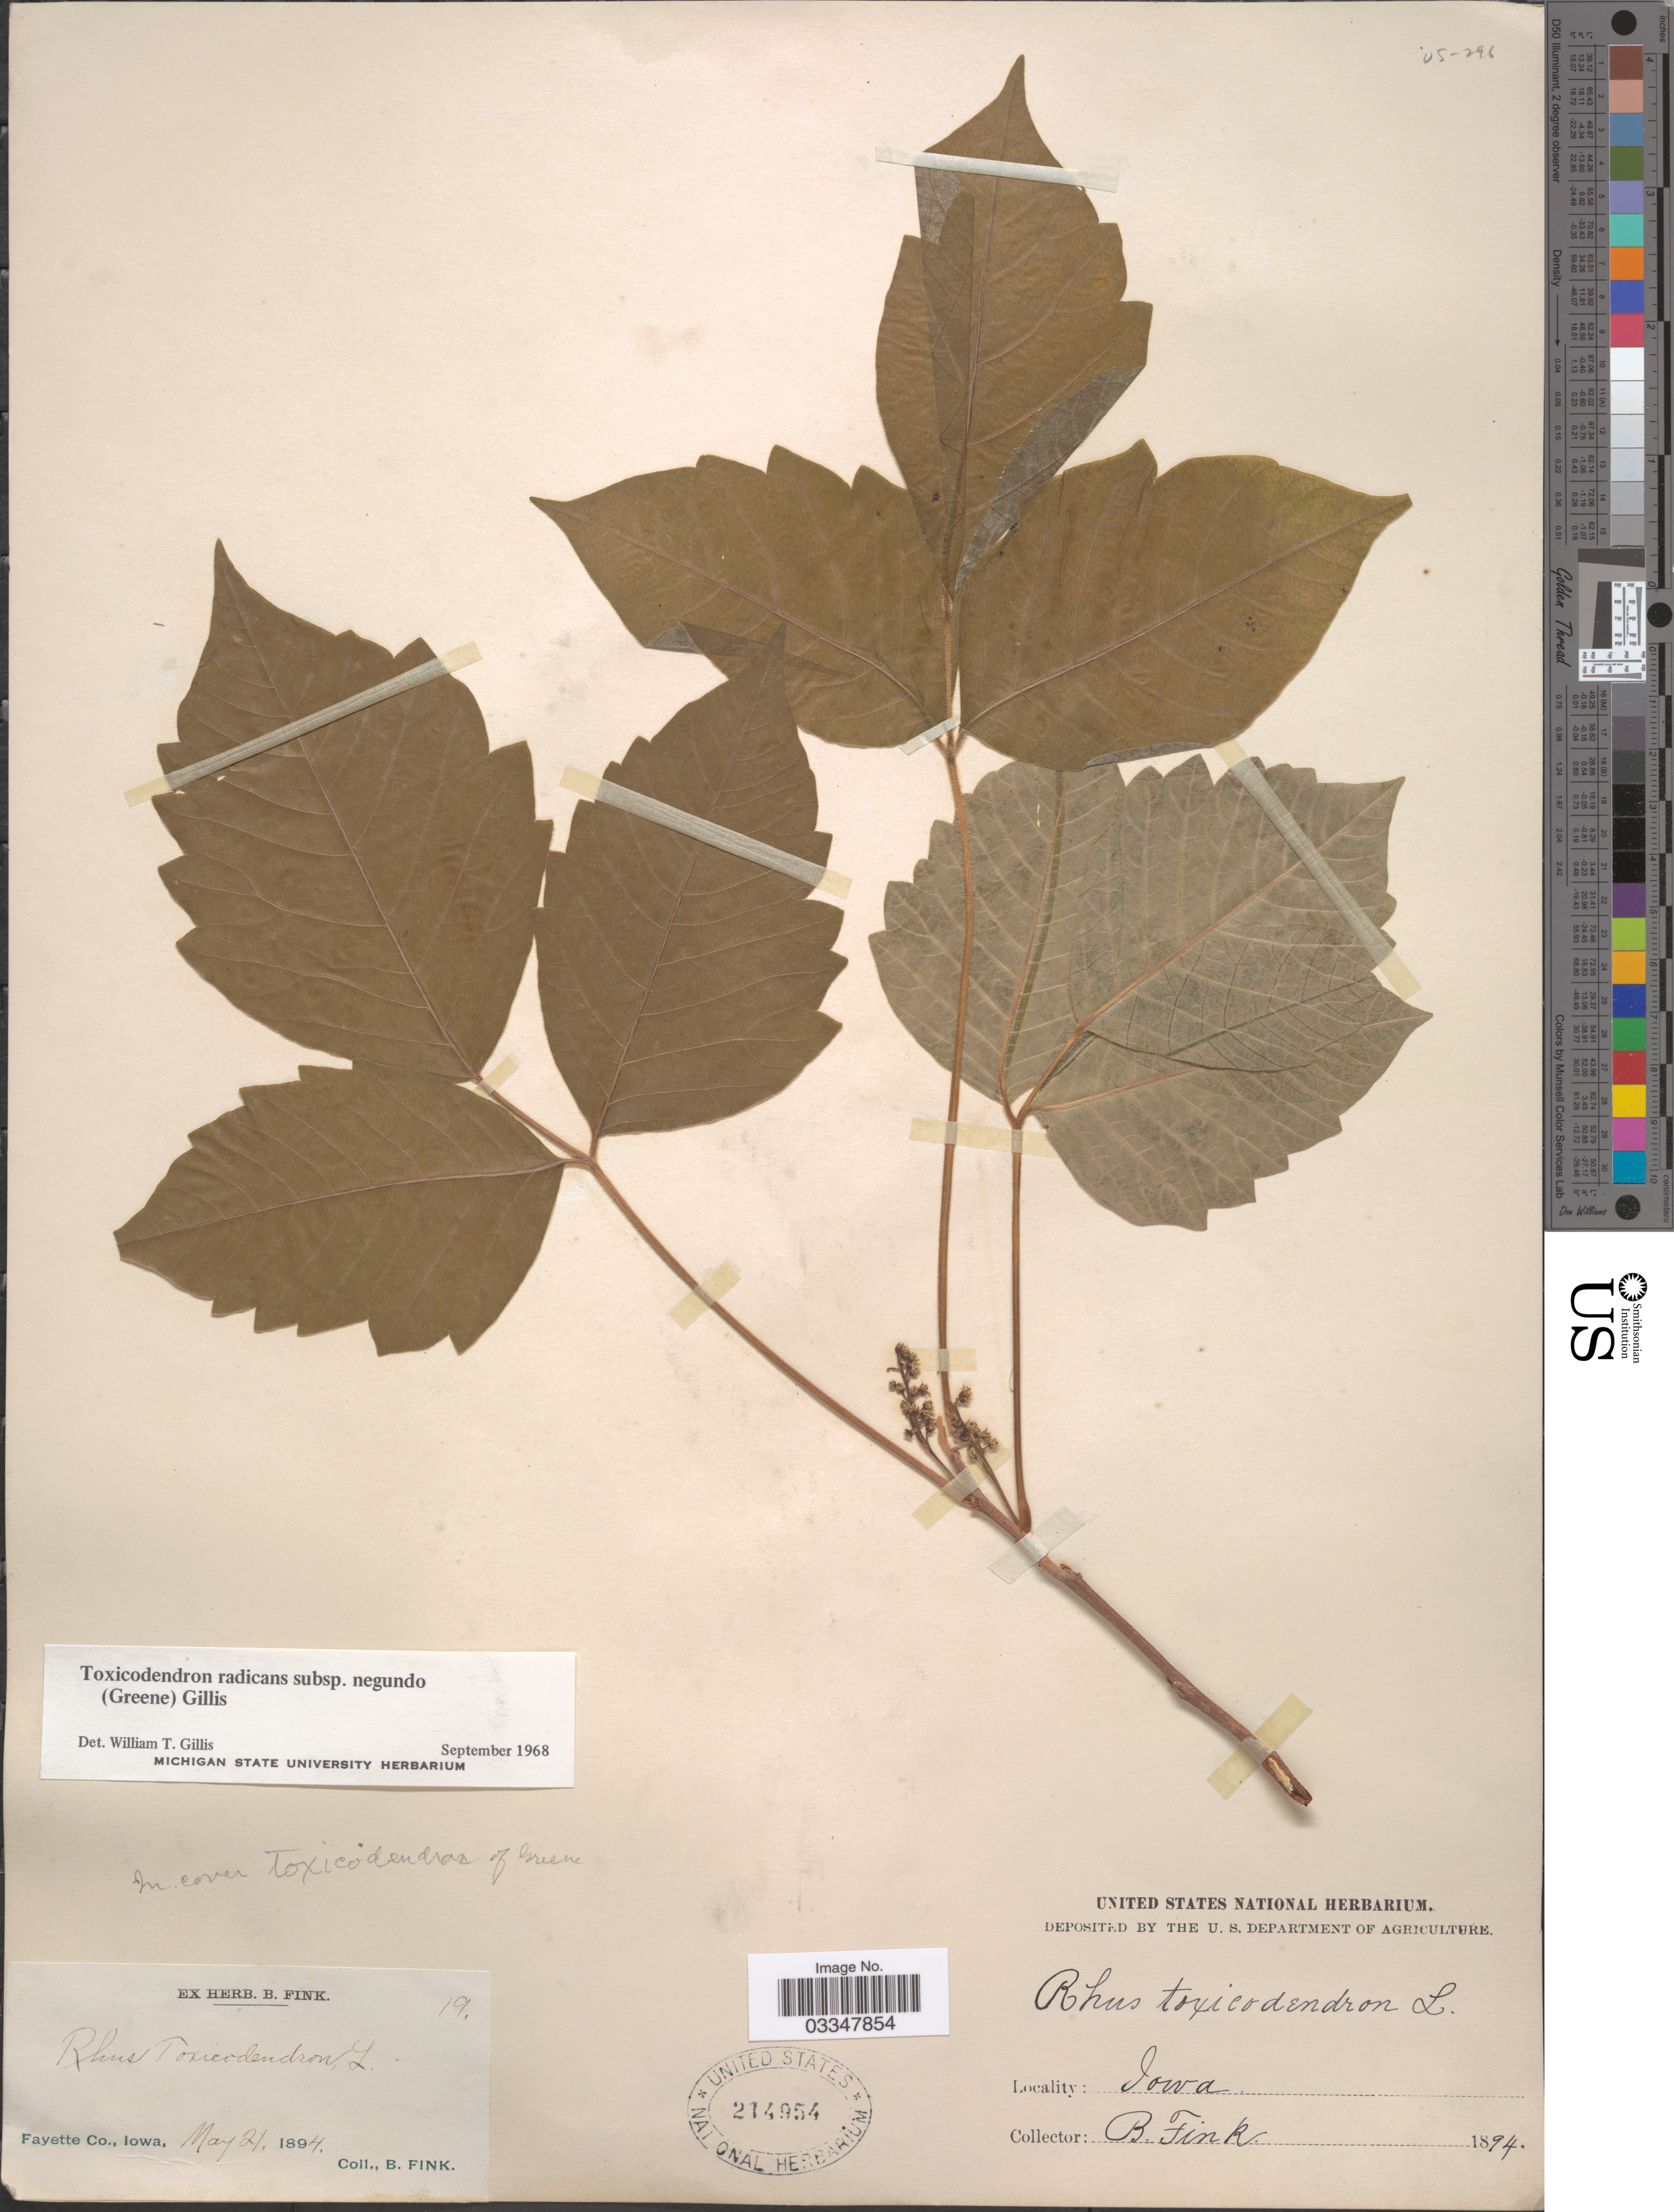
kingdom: Plantae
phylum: Tracheophyta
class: Magnoliopsida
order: Sapindales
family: Anacardiaceae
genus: Toxicodendron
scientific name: Toxicodendron radicans subsp. negundo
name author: (Greene) Gillis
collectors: B. Fink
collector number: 19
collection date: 1894-05-21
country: United States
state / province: Iowa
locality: Fayette Co.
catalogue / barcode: US 214954